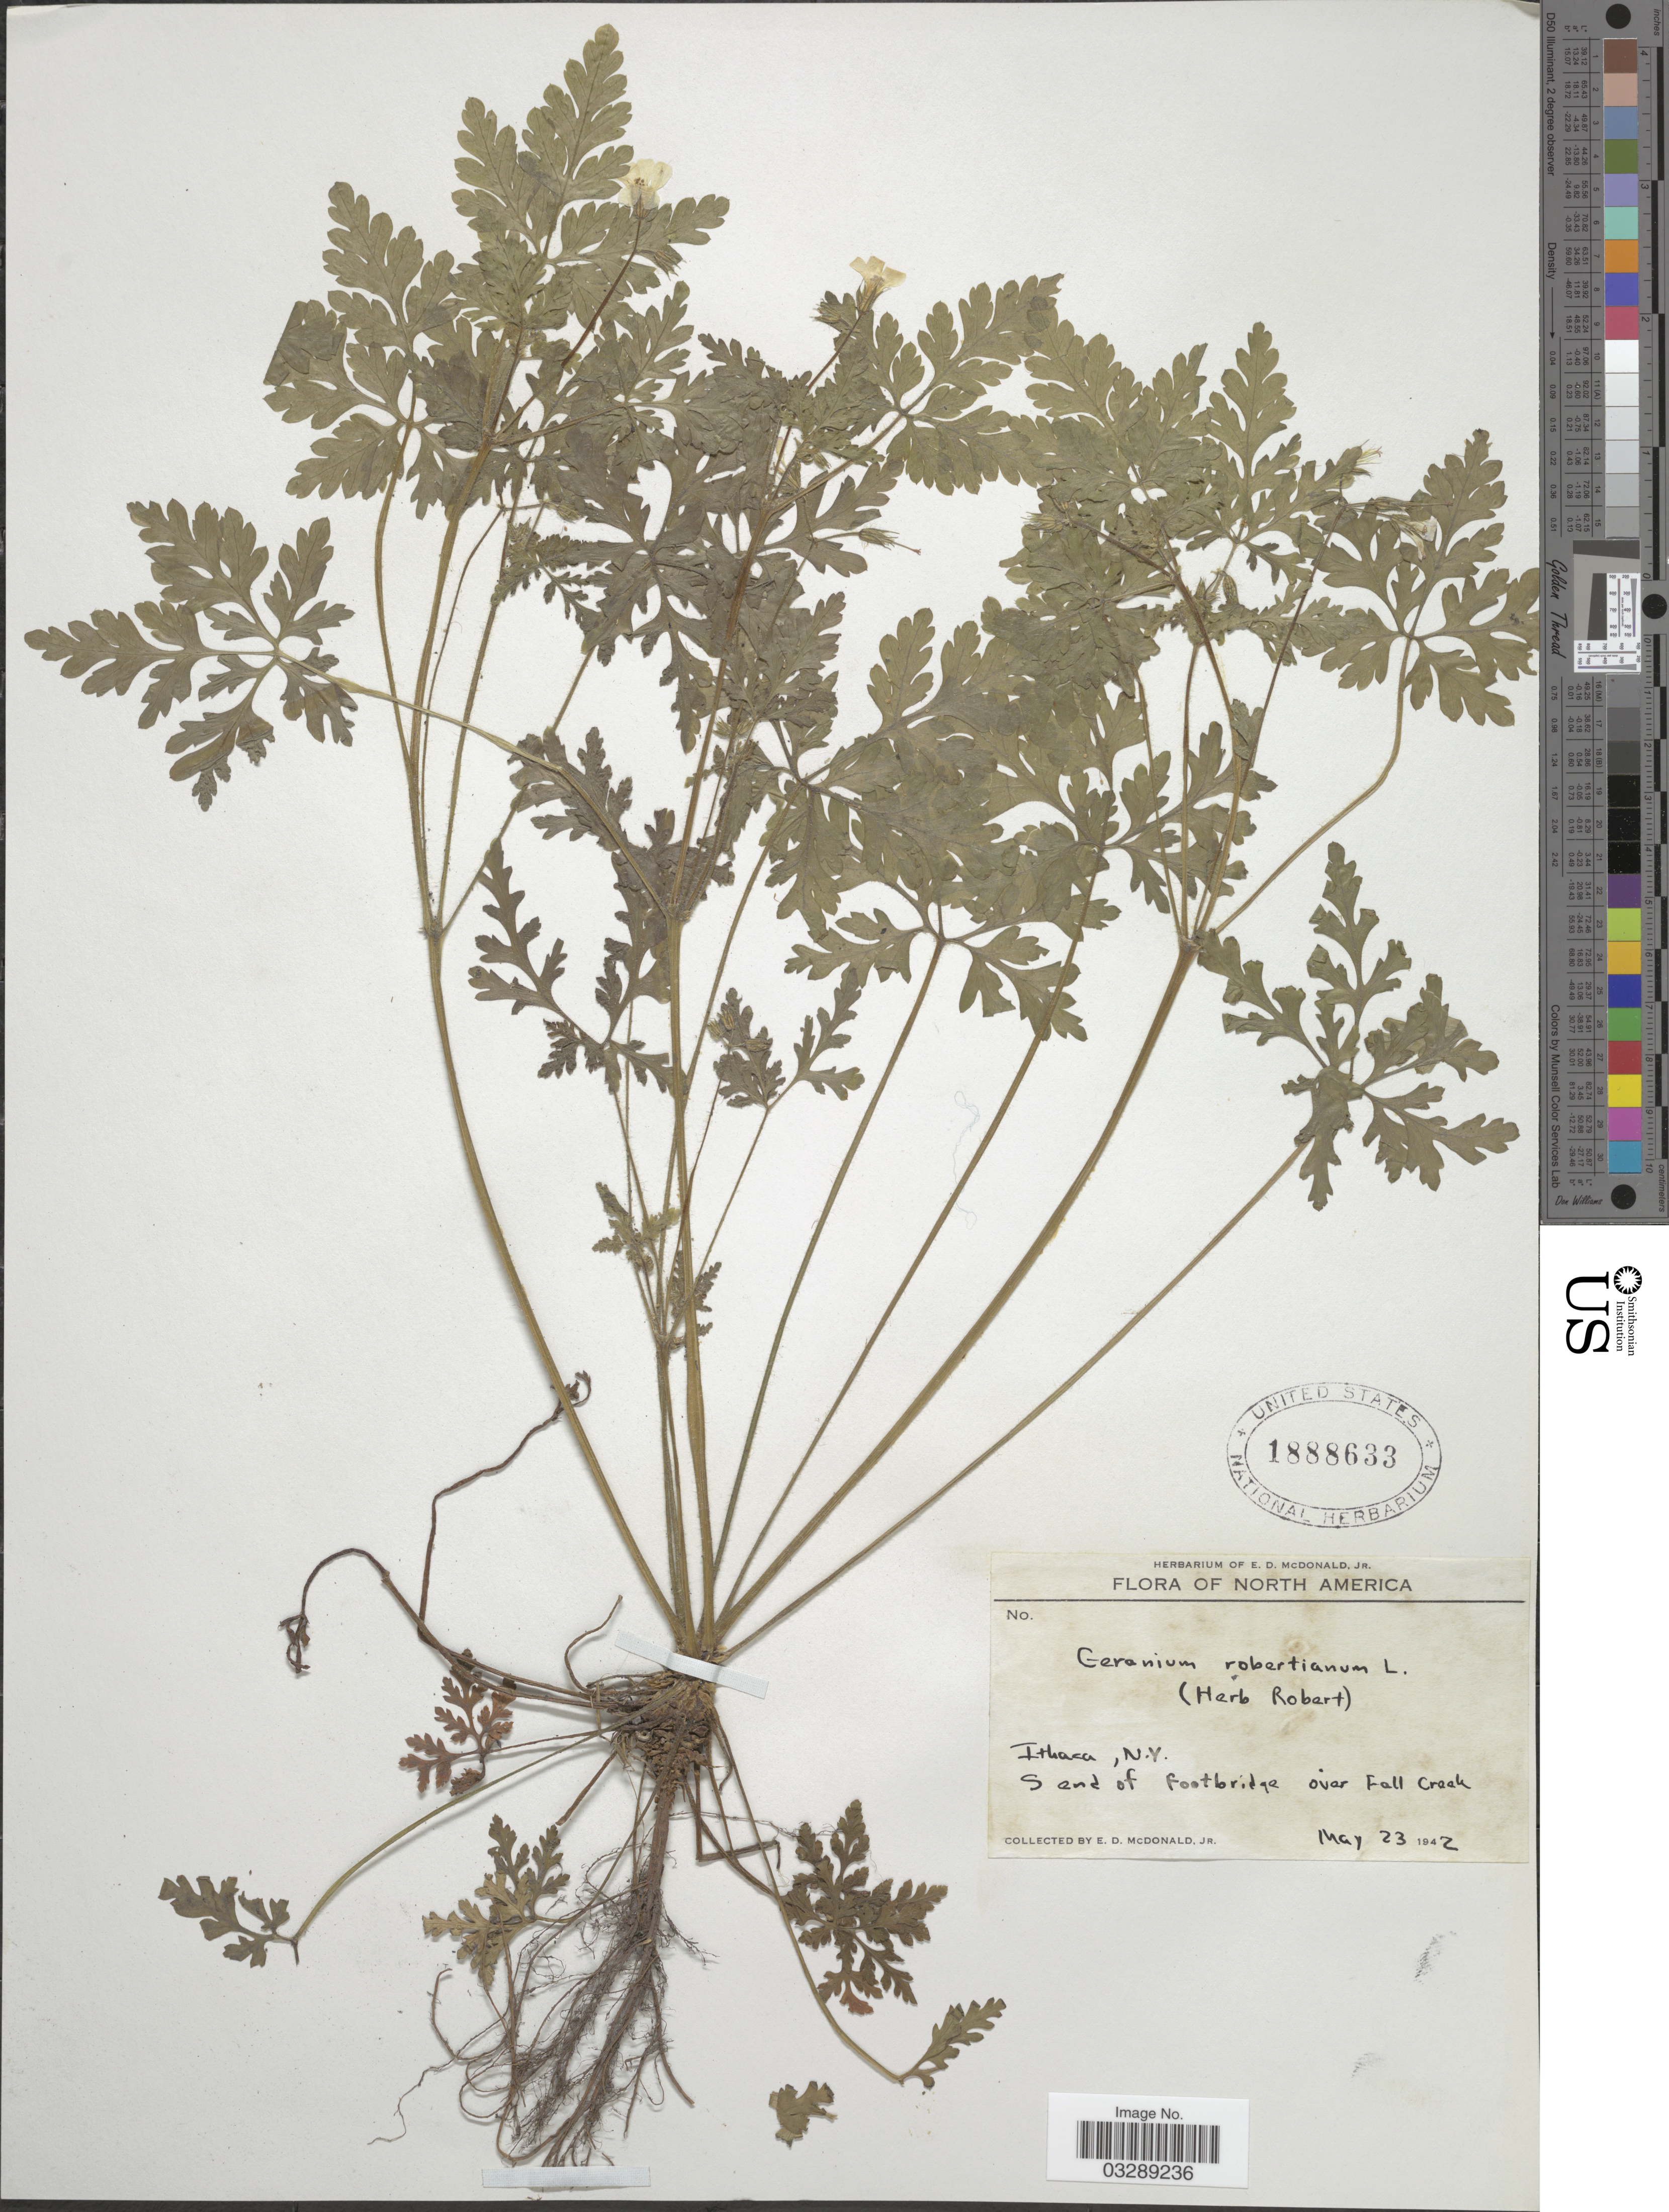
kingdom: Plantae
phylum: Tracheophyta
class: Magnoliopsida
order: Geraniales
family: Geraniaceae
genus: Geranium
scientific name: Geranium robertianum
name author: L.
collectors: E. D. McDonald Jr.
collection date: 1942-05-23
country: United States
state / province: New York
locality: Ithaca, S end of footbridge over Fall Creek.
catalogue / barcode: US 1888633